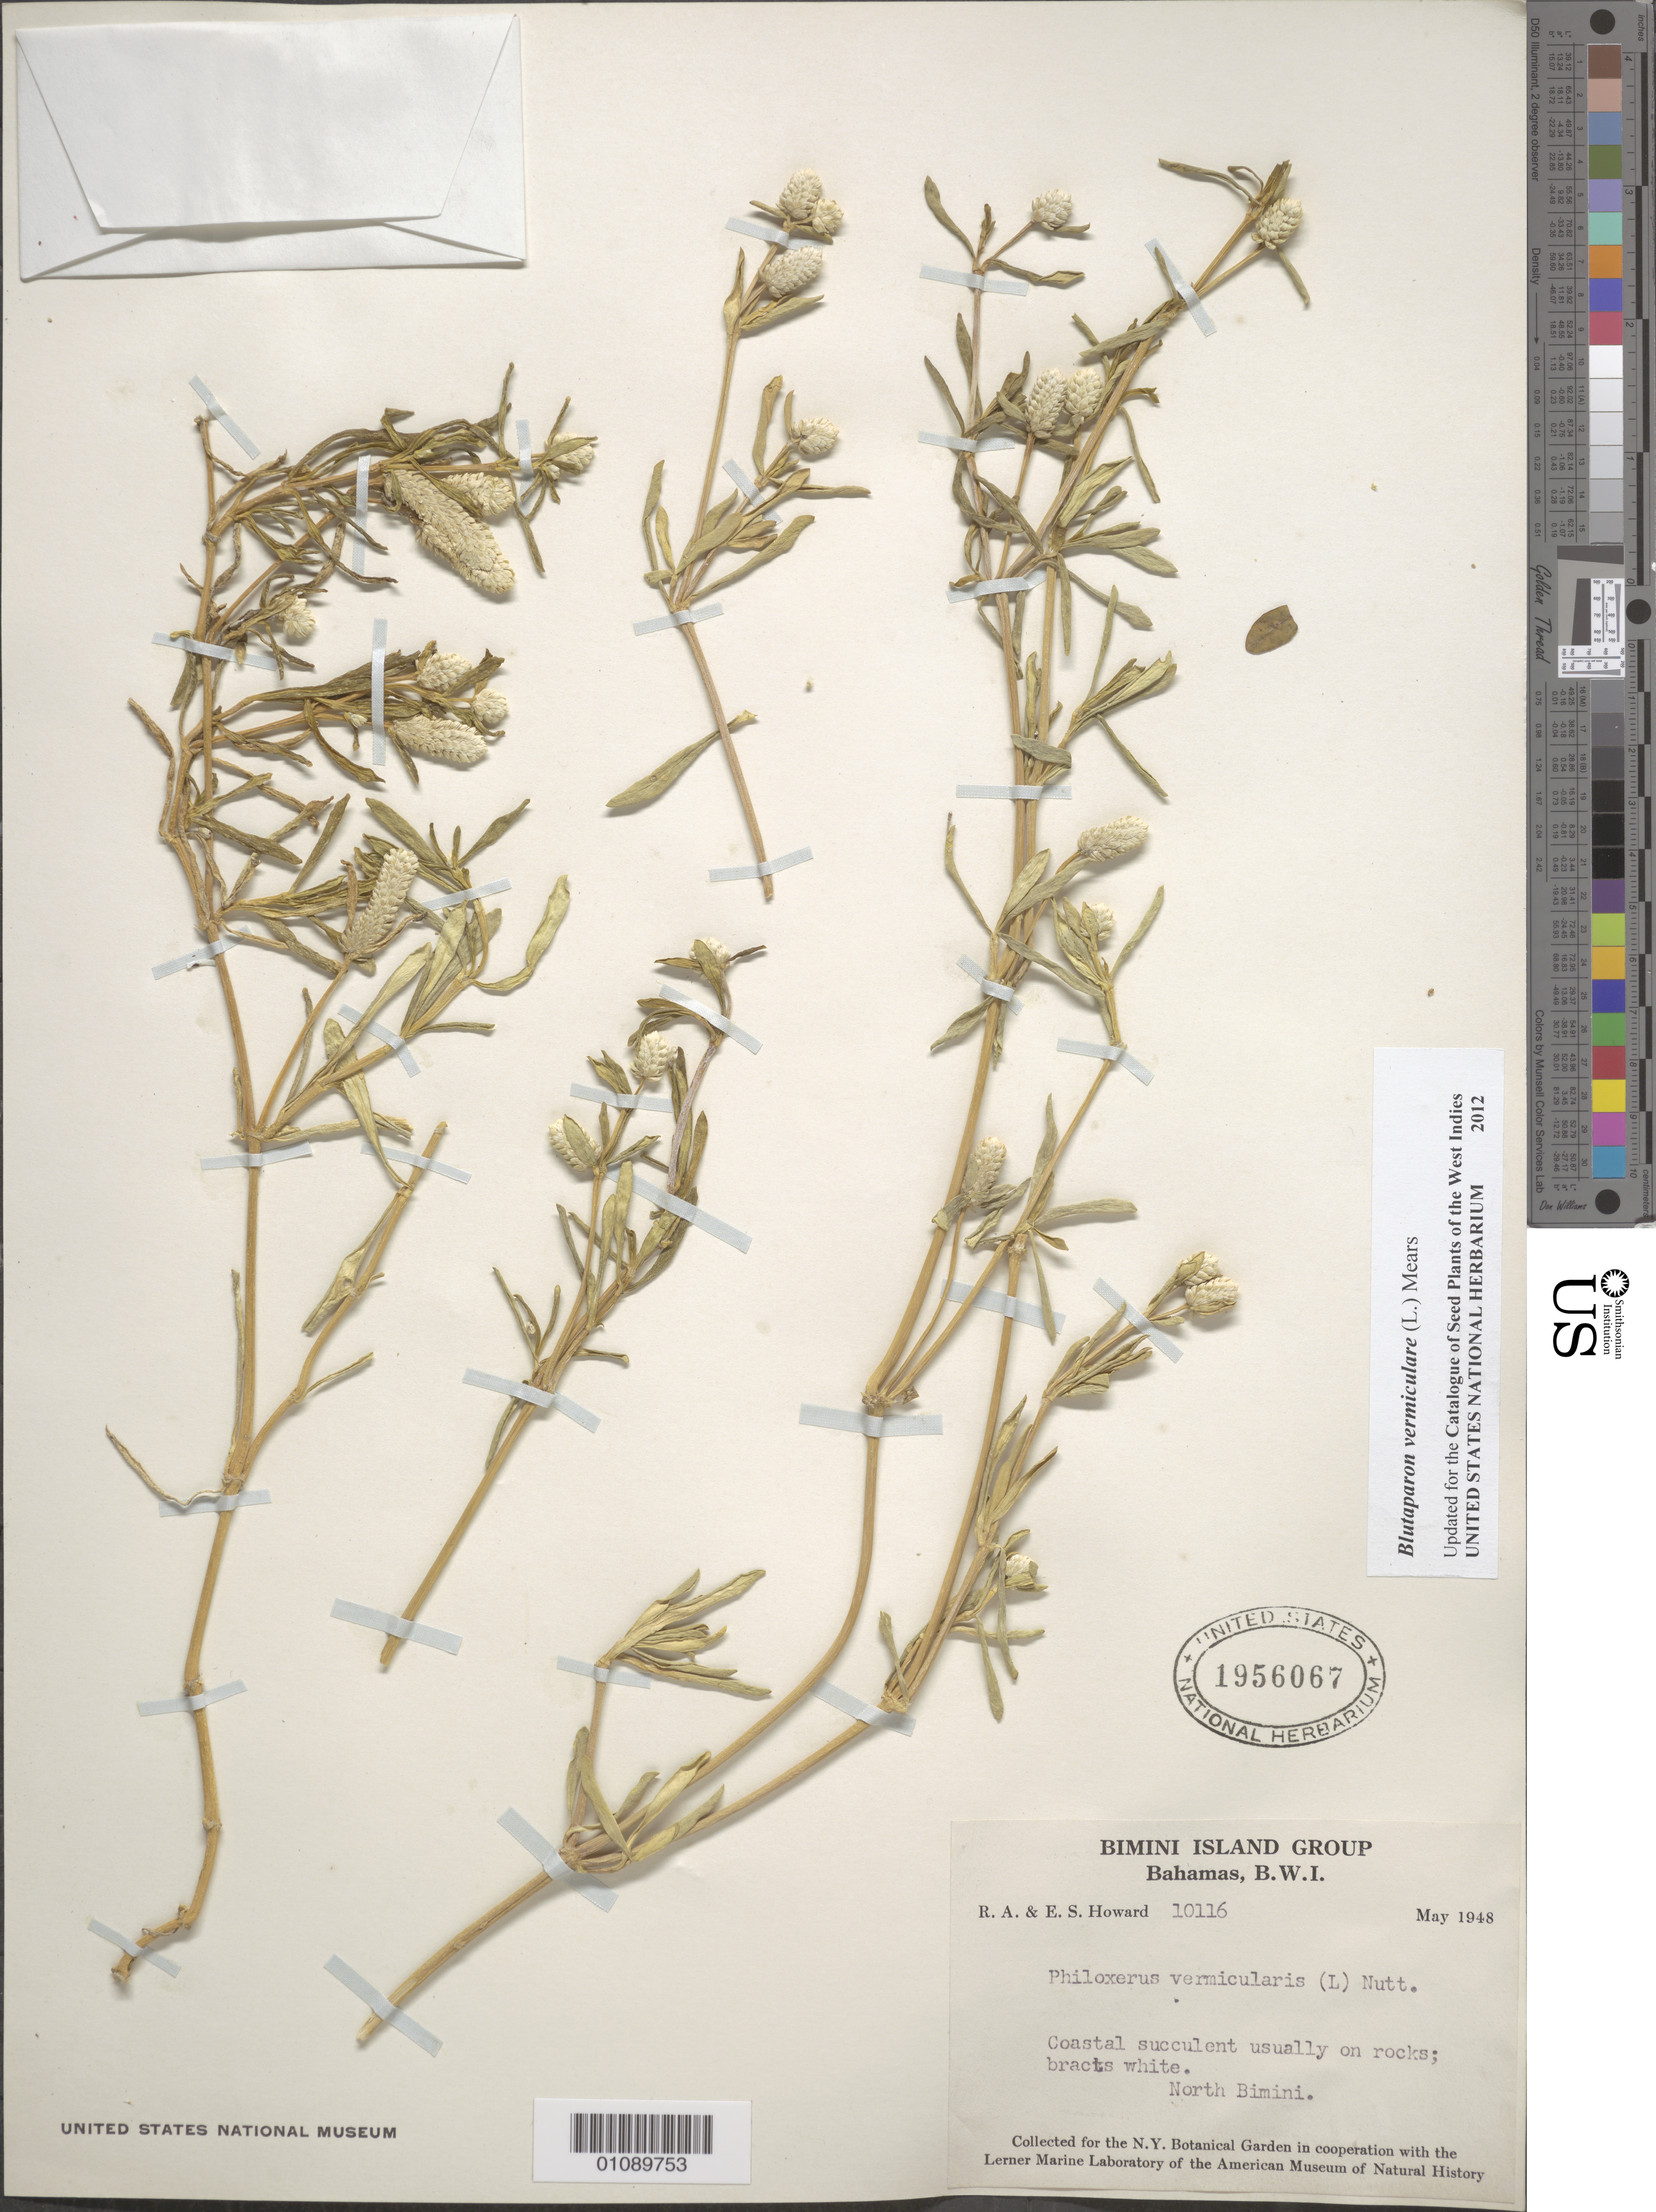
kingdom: Plantae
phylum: Tracheophyta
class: Magnoliopsida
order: Caryophyllales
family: Amaranthaceae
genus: Gomphrena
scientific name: Gomphrena vermicularis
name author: L.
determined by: Strong, Mark T., (BOT), Smithsonian Institution - National Museum of Natural History (UNITED STATES)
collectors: E. S. Howard & R. A. Howard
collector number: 10116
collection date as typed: May 1948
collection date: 1948-05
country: Bahamas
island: North Bimini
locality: BWI, North Bimini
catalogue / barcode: US 1956067